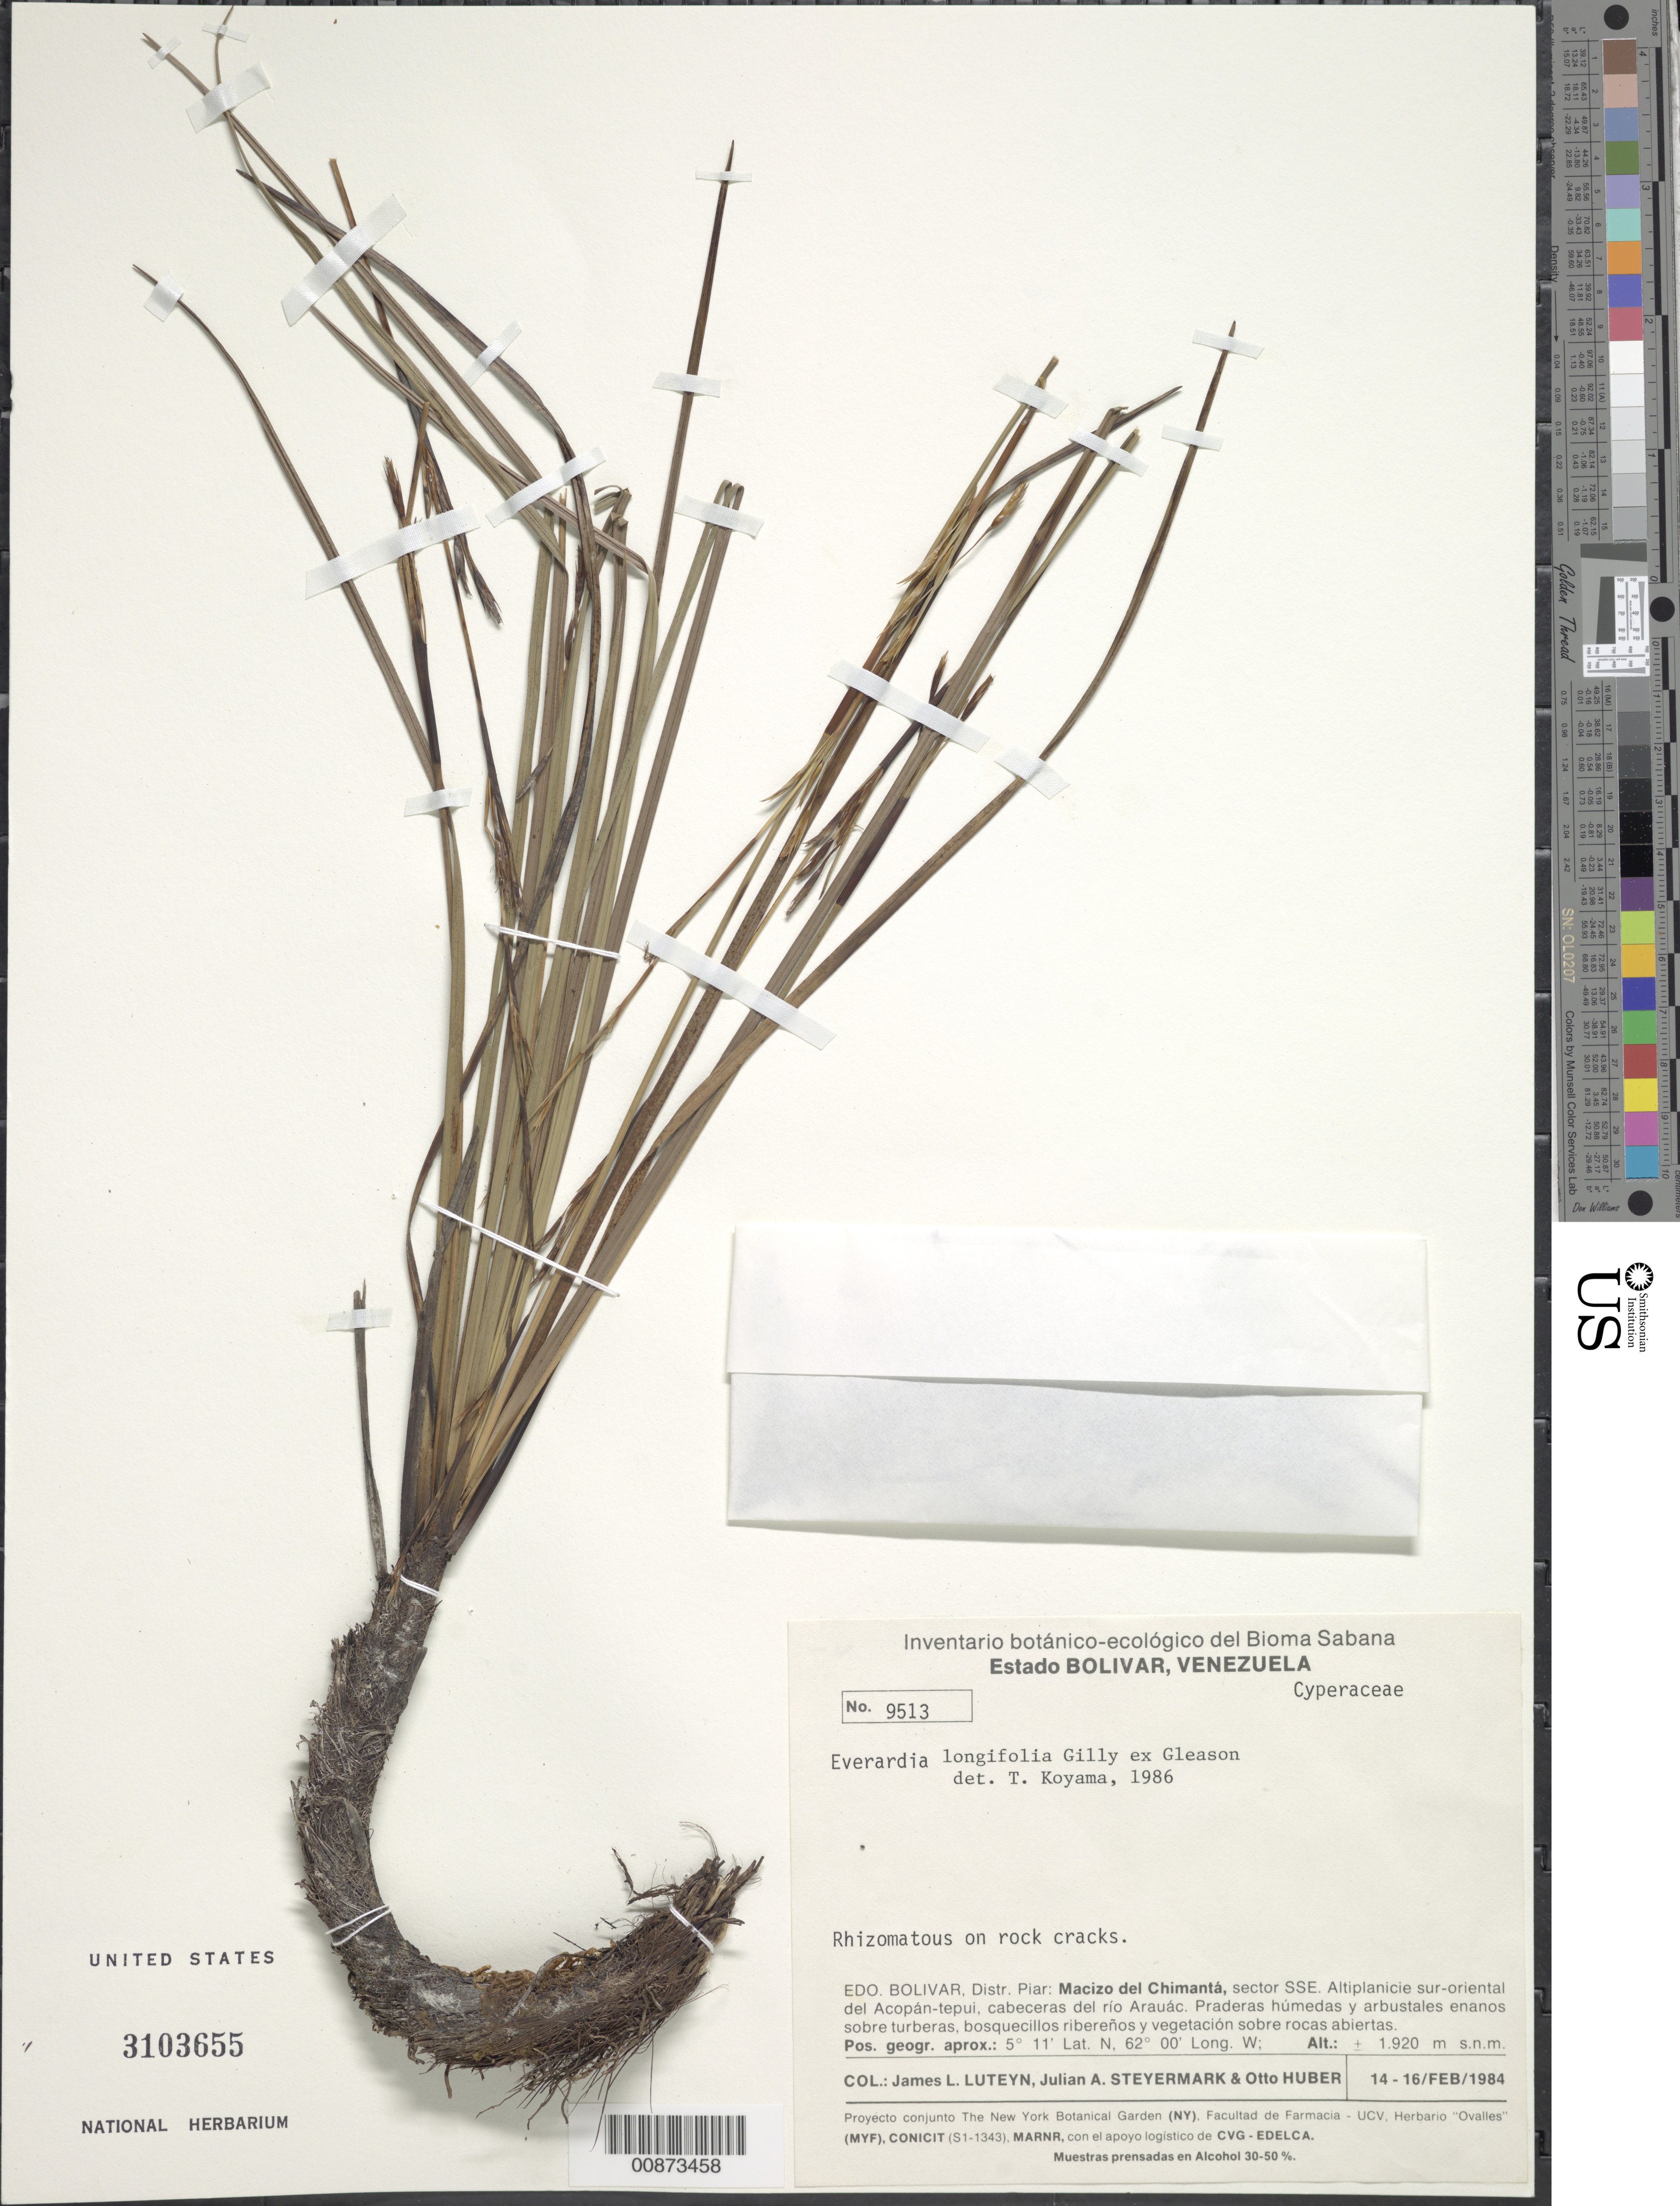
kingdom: Plantae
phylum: Tracheophyta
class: Liliopsida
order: Poales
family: Cyperaceae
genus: Cephalocarpus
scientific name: Cephalocarpus longifolius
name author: (Gilly) S.M. Costa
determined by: Strong, Mark T., (BOT), Smithsonian Institution - National Museum of Natural History (UNITED STATES)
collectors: J. L. Luteyn, J. Steyermark & O. Huber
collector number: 9513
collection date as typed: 14-Feb-84 to 16-Feb-84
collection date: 1984-02-14/1984-02-16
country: Venezuela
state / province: Bolívar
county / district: Piar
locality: Macizo del Chimantá, sector SSE, altiplanicle sur-oriental del Acopan-tepuí, cabeceras del río Arauac.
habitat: Praderas húmedas y arbustales enanos sobre turberas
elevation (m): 1920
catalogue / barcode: US 3103655